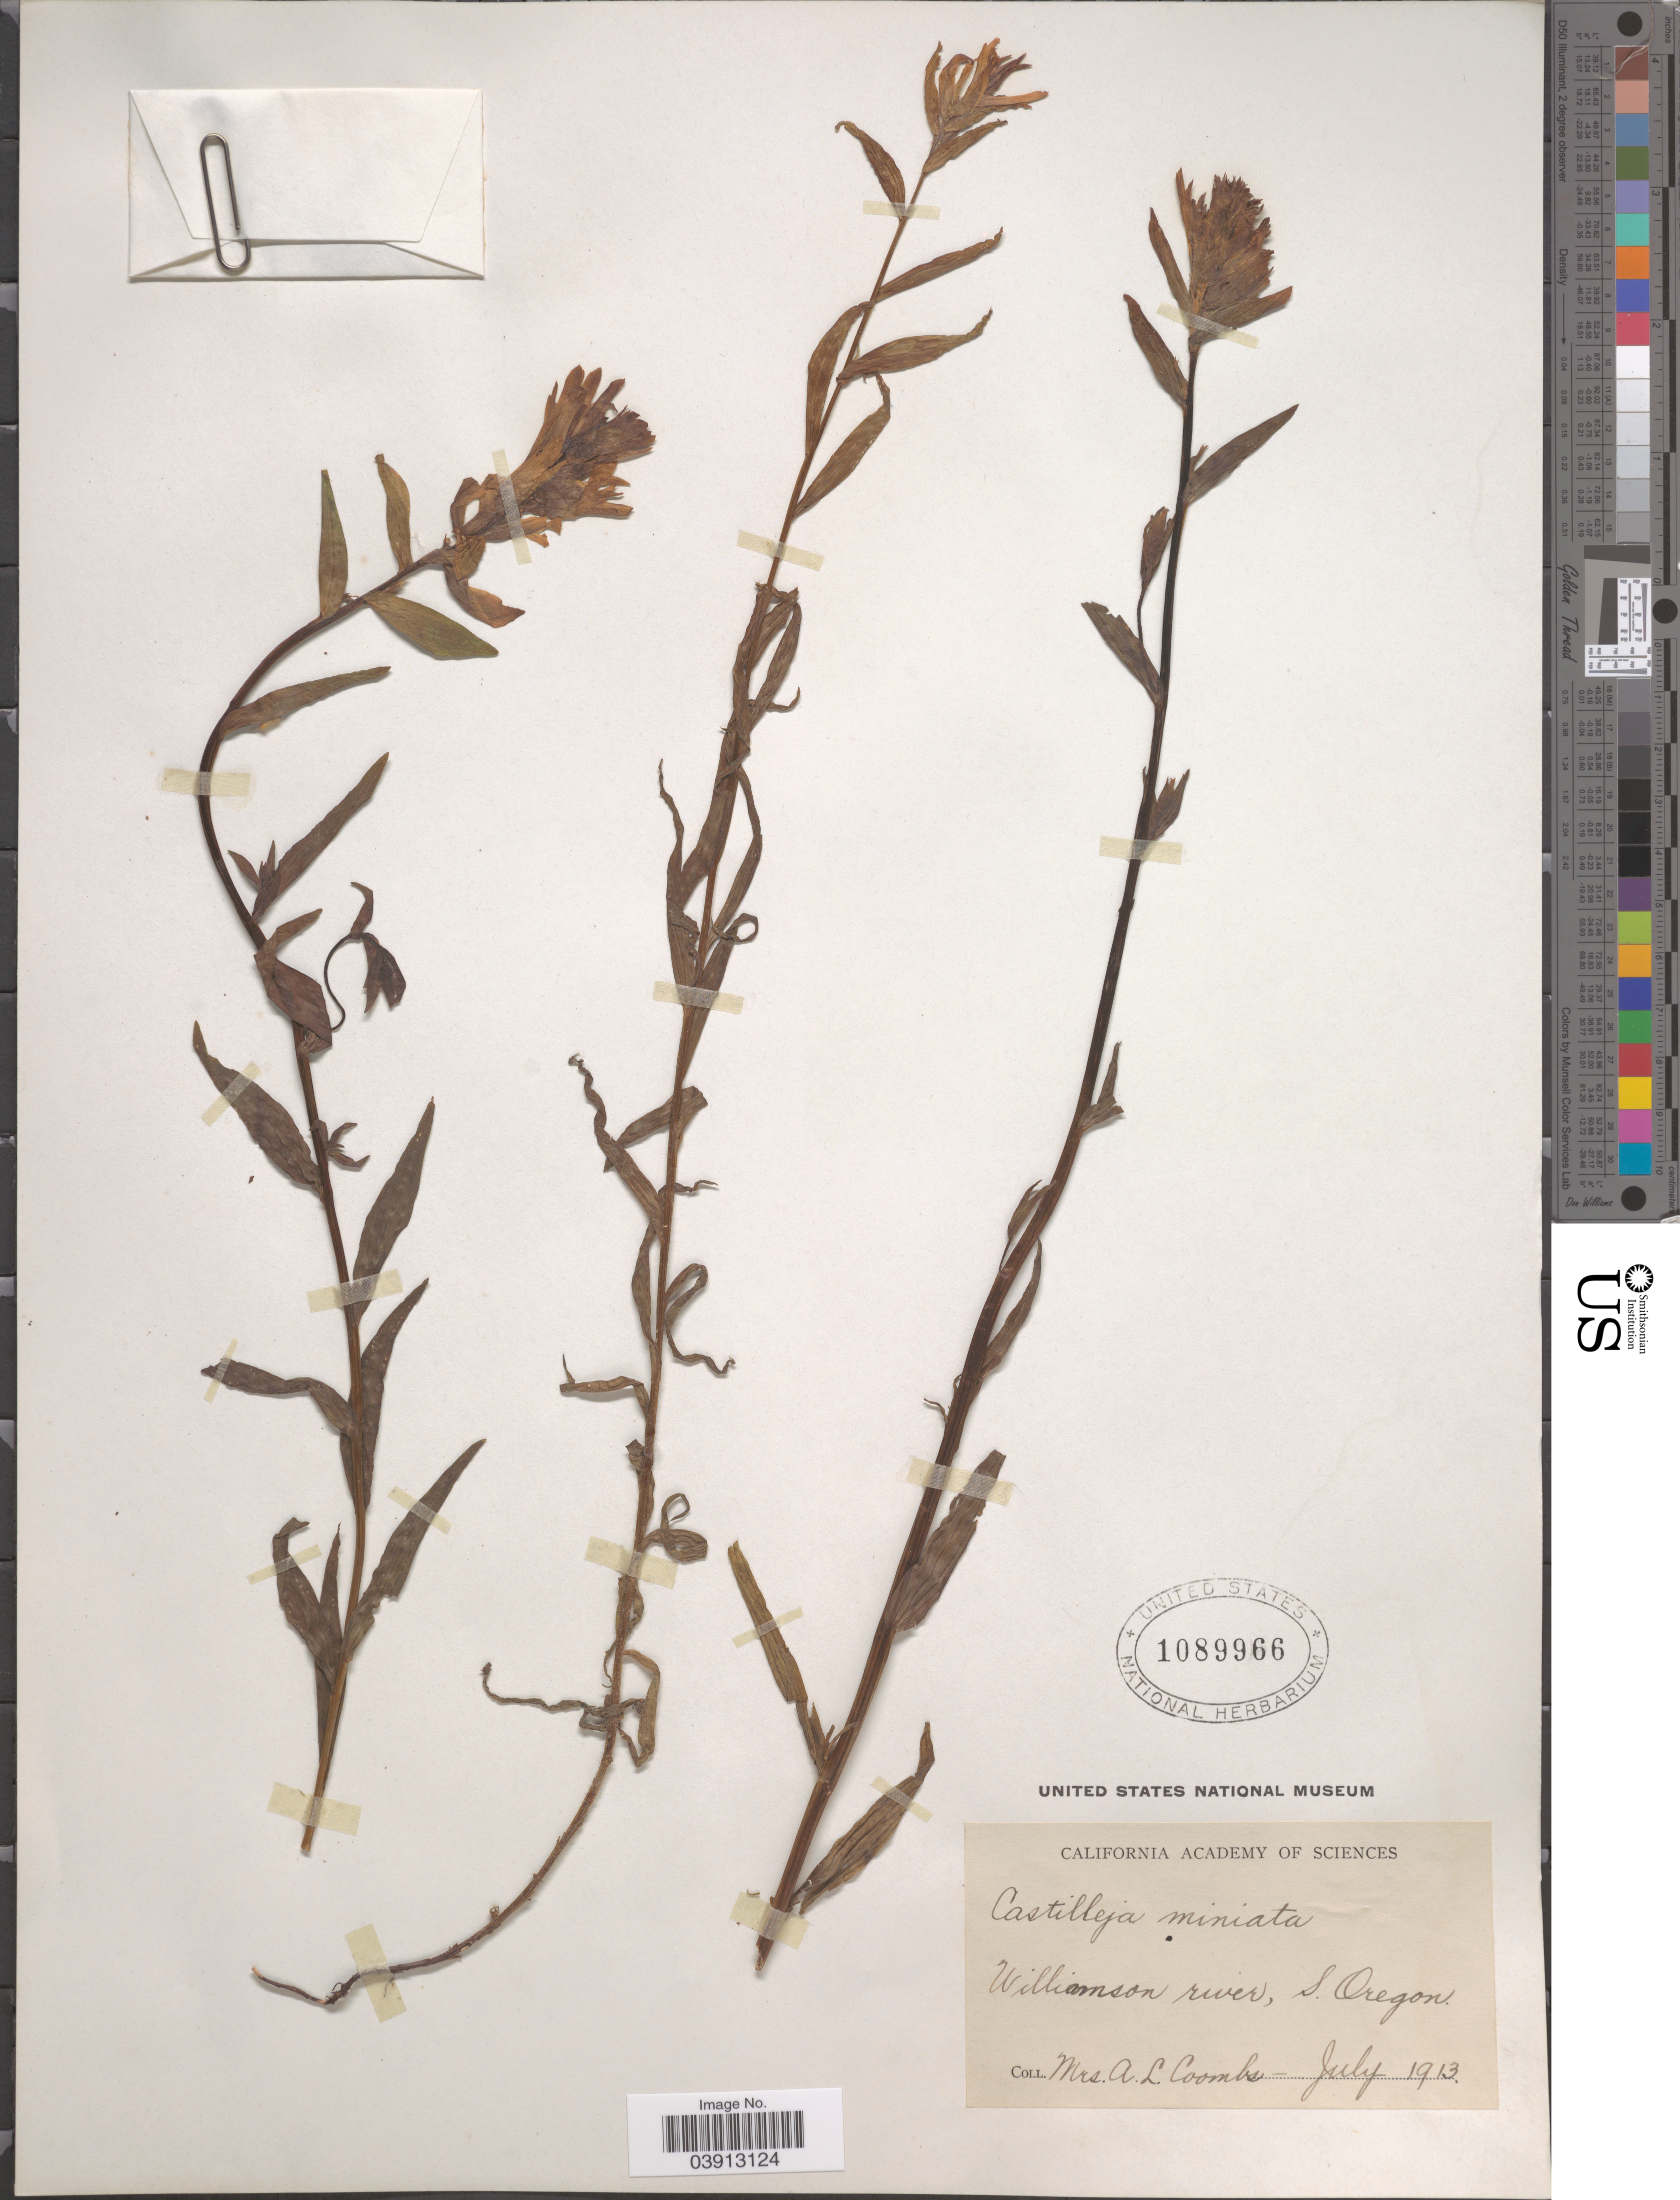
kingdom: Plantae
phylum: Tracheophyta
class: Magnoliopsida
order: Lamiales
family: Orobanchaceae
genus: Castilleja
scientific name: Castilleja miniata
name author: Douglas ex Hook.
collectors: A. Coombs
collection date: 1913-07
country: United States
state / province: Oregon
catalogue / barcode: US 1089966